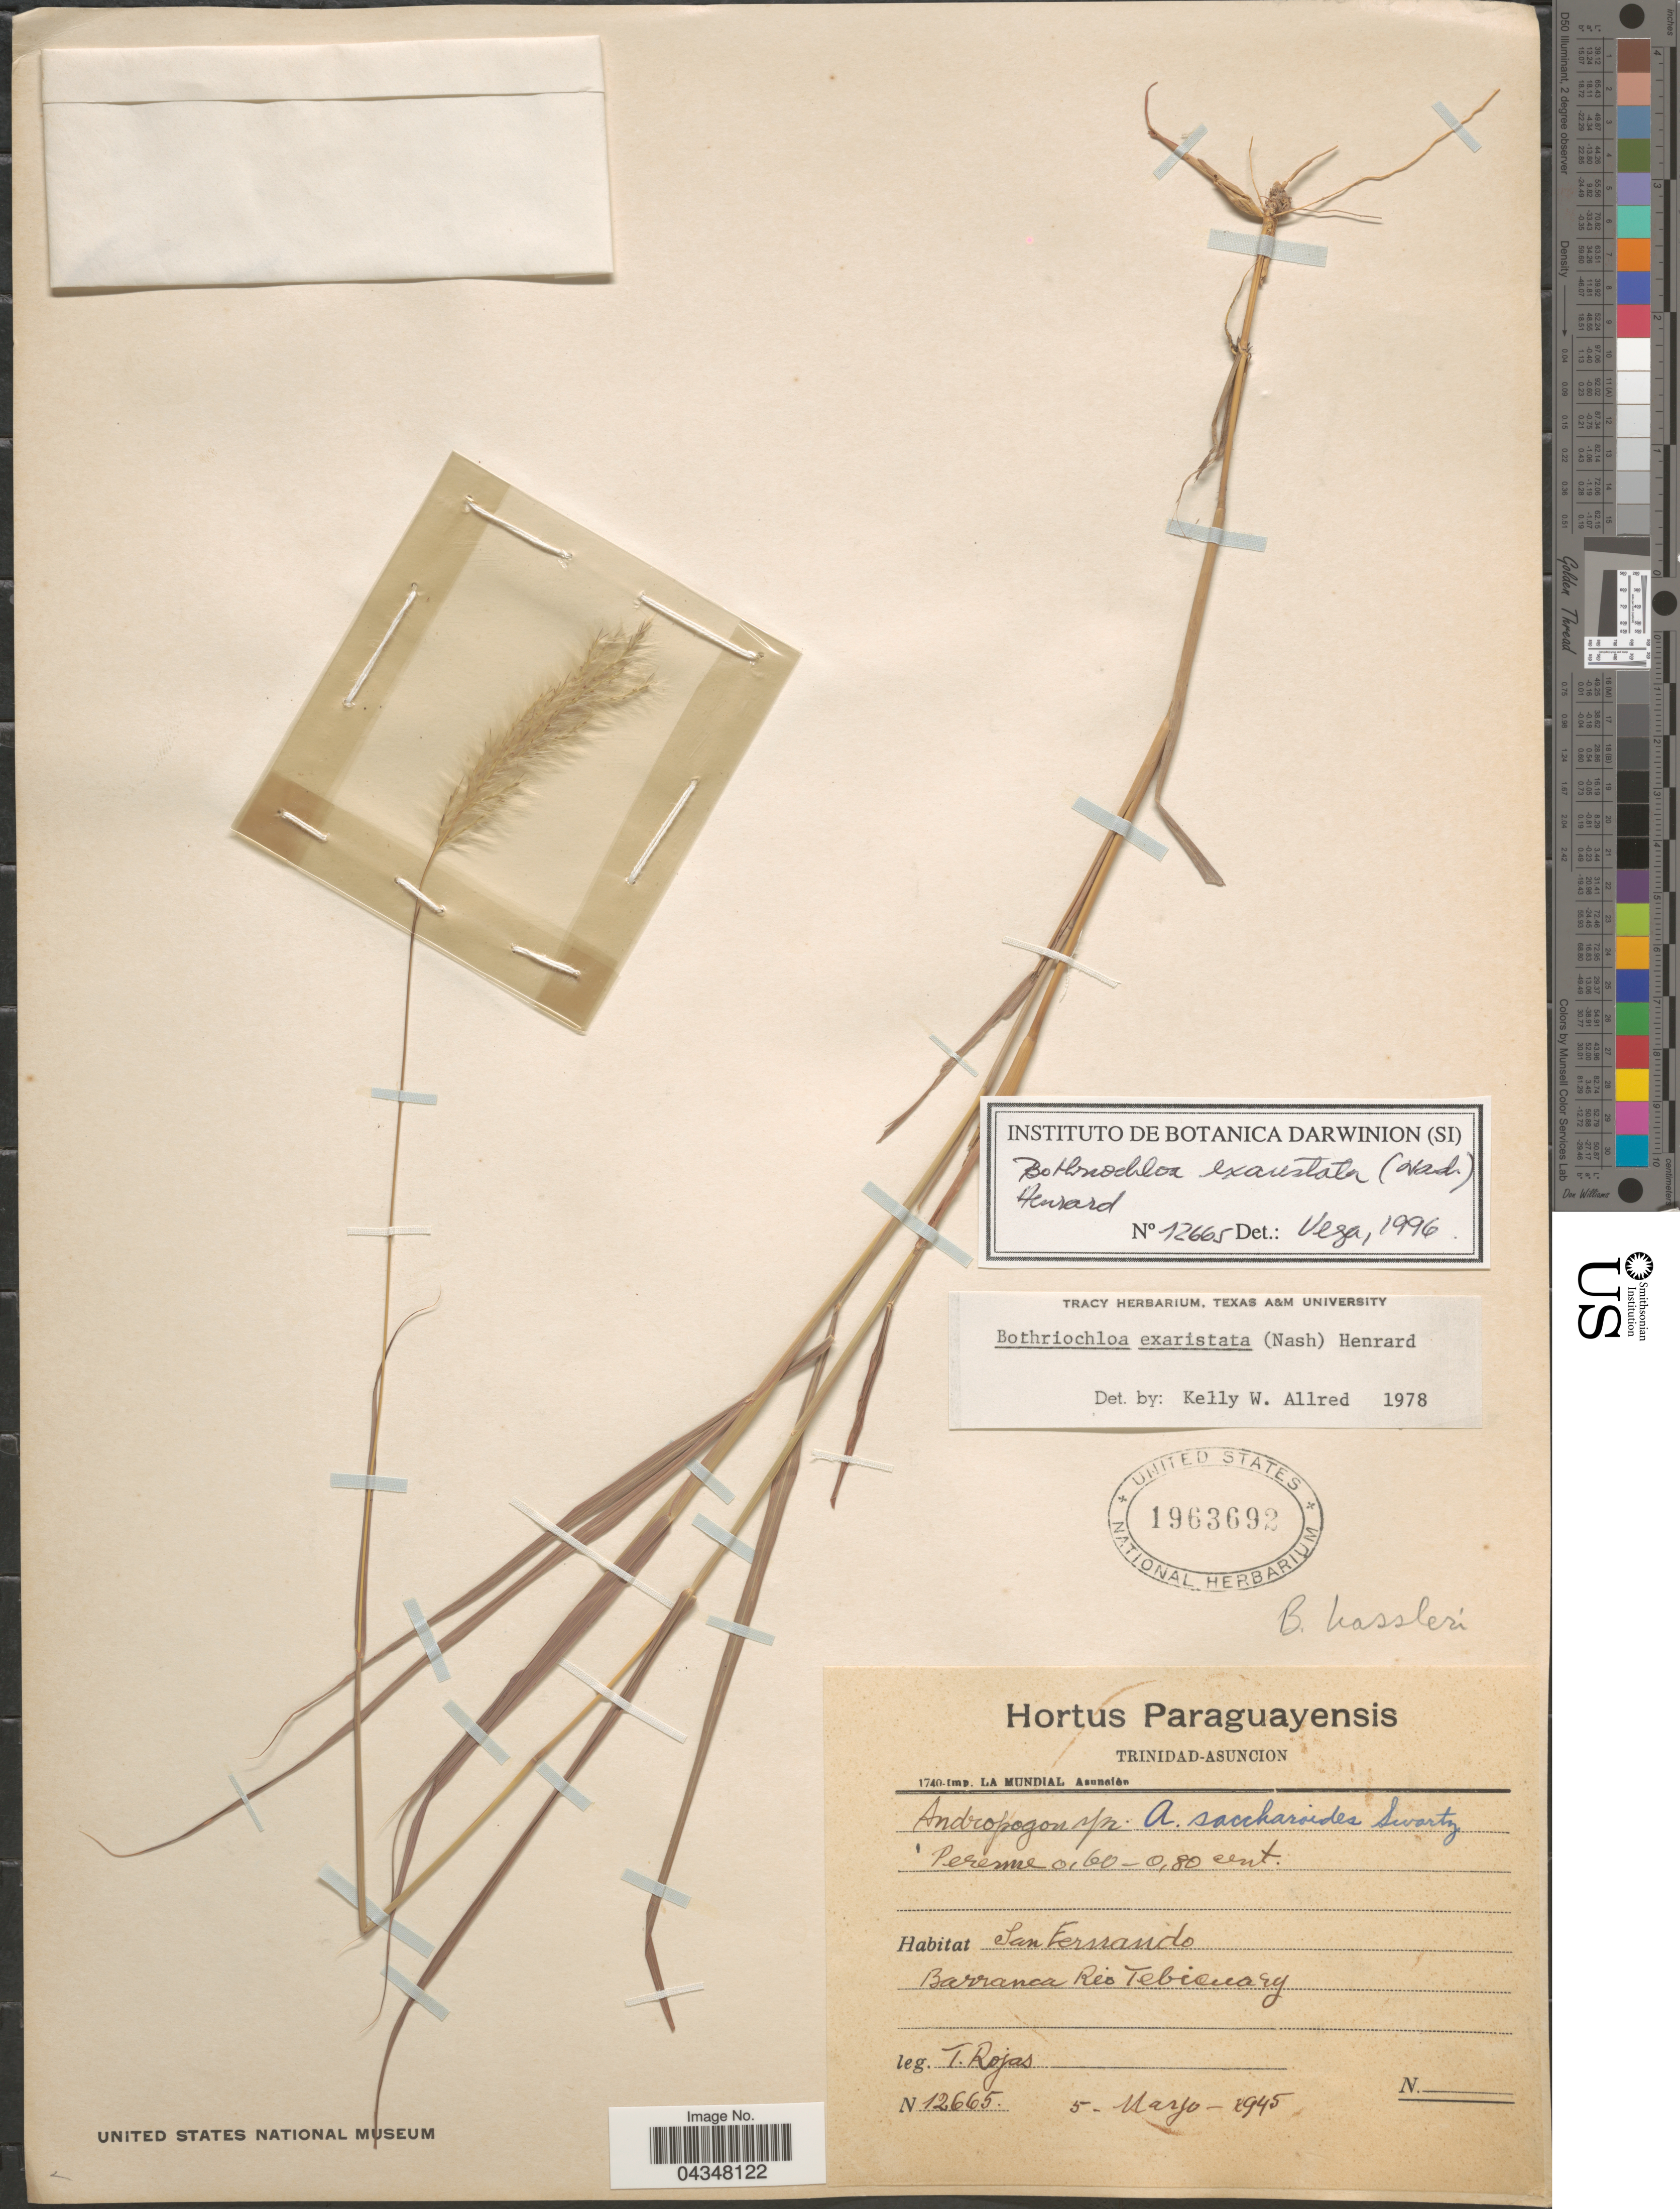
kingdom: Plantae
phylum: Tracheophyta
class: Liliopsida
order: Poales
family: Poaceae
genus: Bothriochloa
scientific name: Bothriochloa exaristata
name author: (Nash) Henr.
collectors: T. Rojas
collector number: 12665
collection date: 1945-03-05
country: Paraguay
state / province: Asuncion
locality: San Fernando. Barranca Rio Tebicuary.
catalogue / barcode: US 1963692